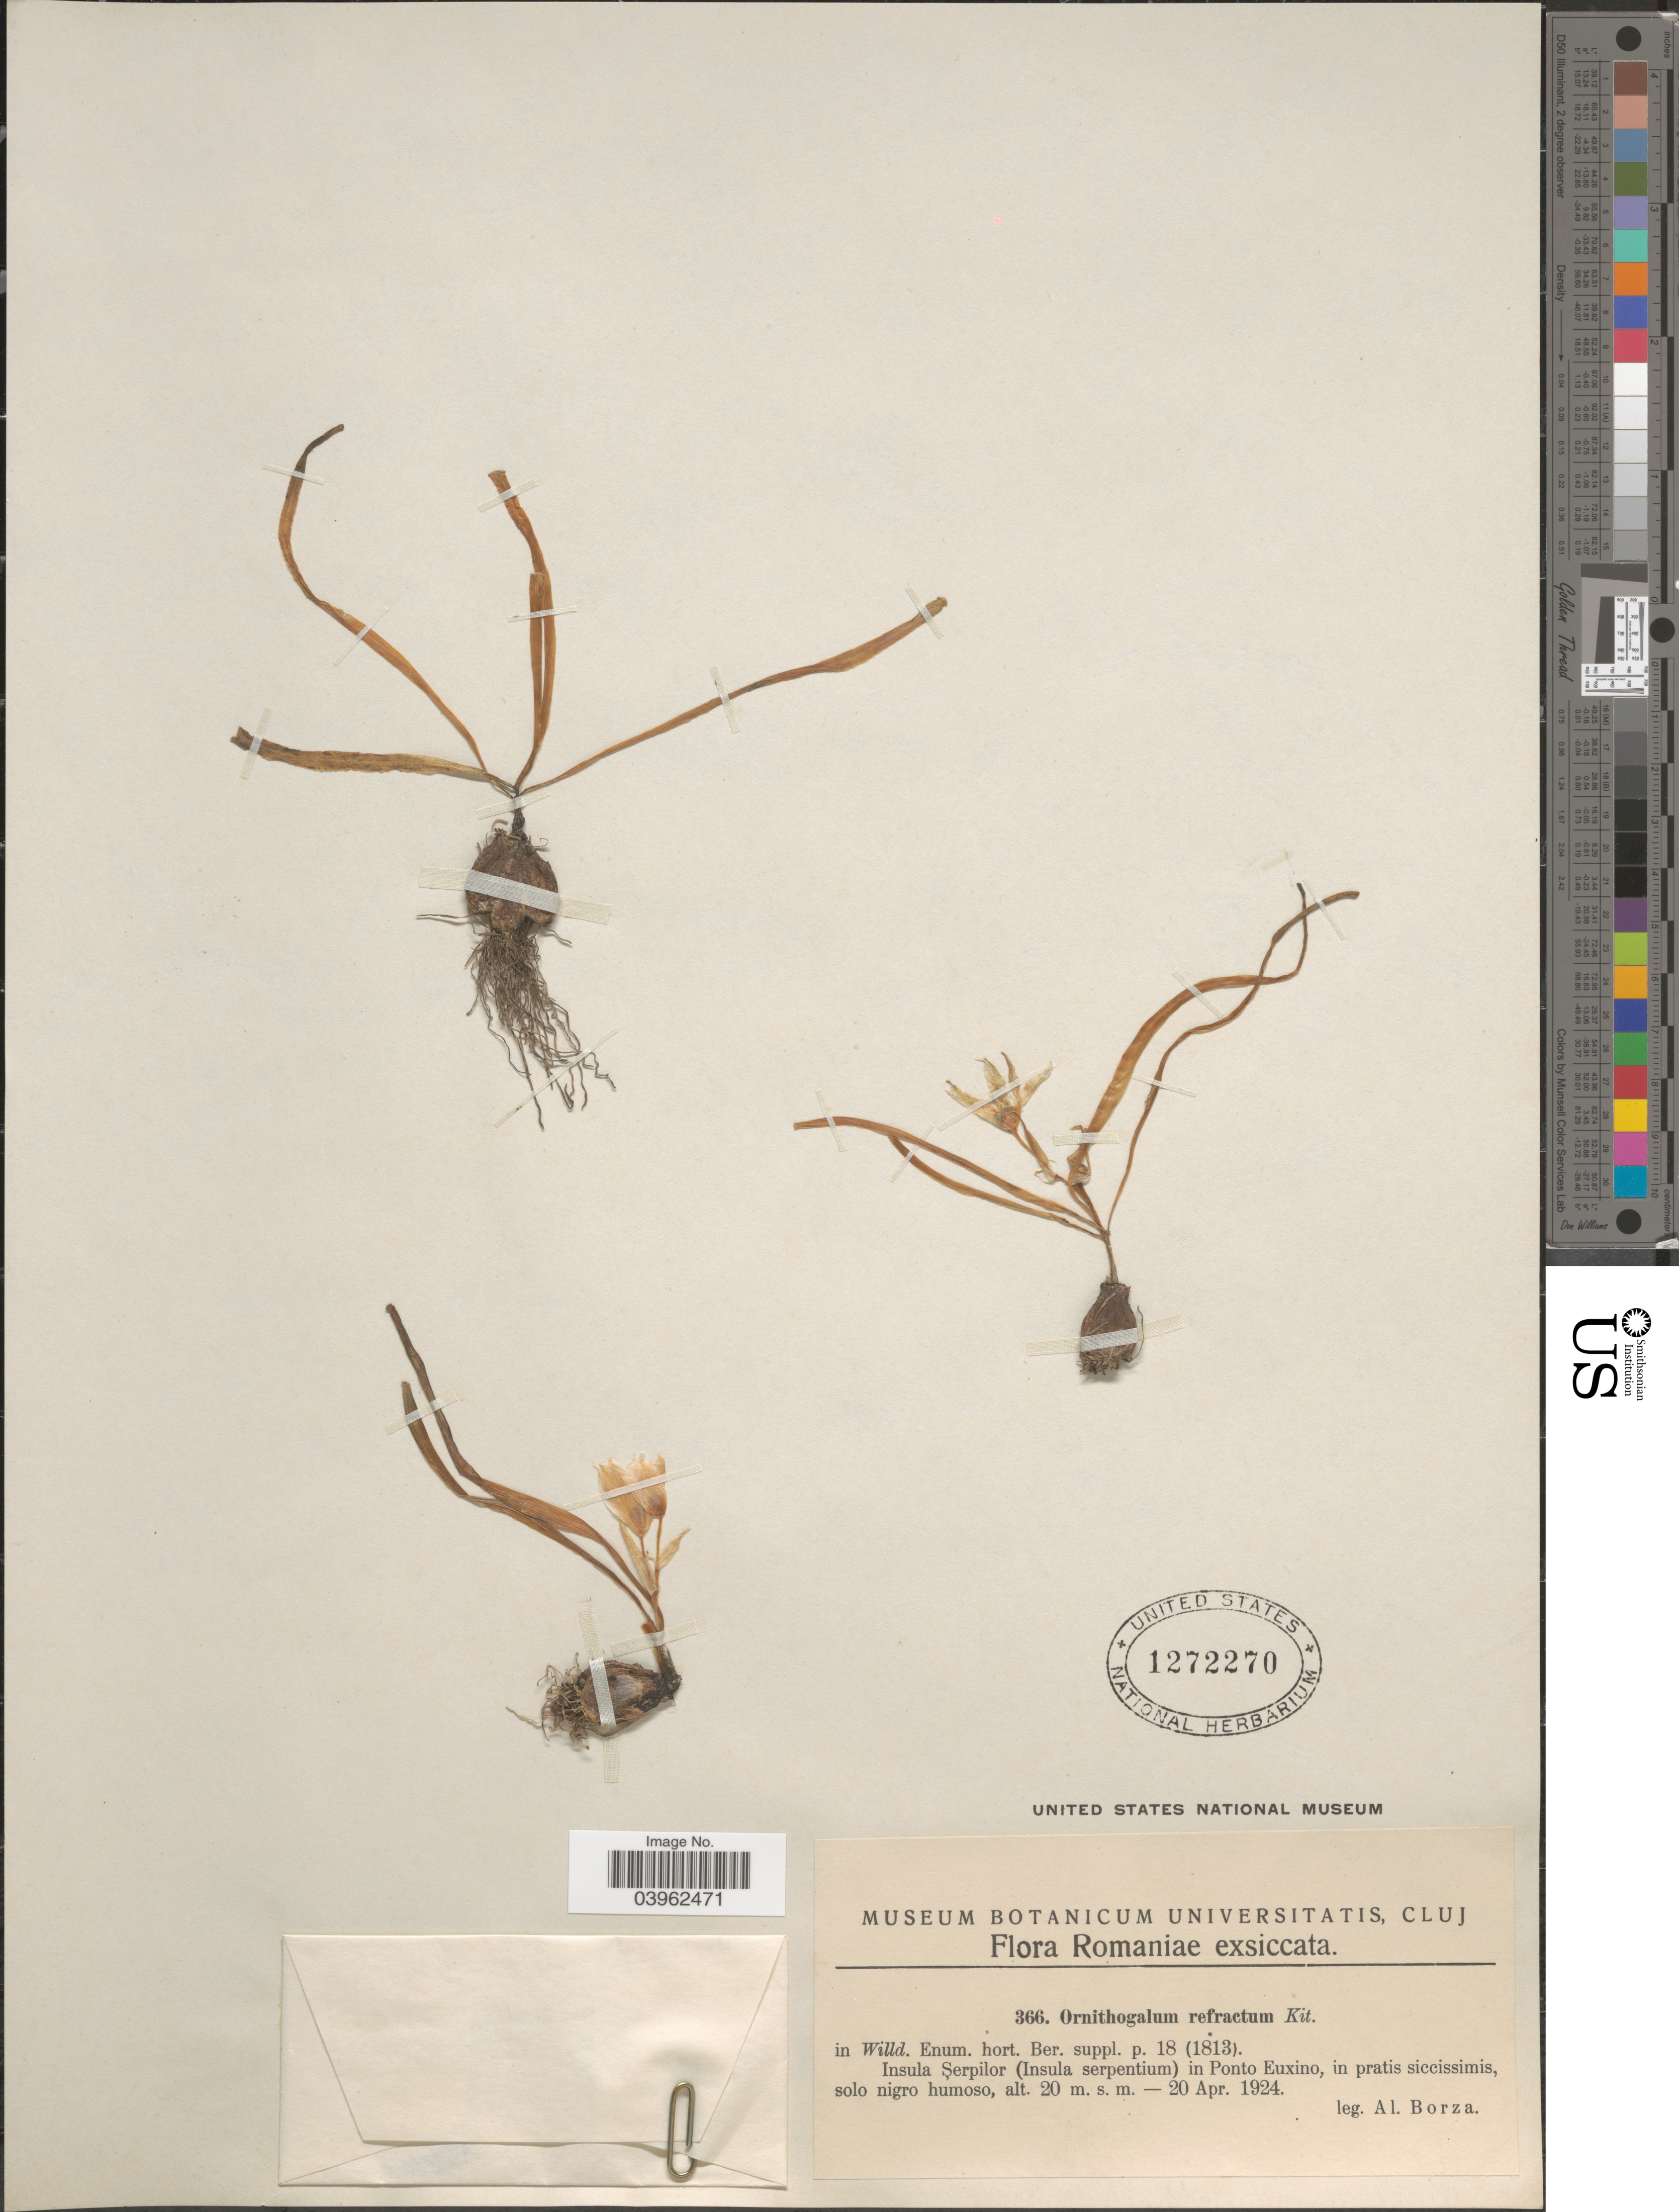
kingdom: Plantae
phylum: Tracheophyta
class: Liliopsida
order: Asparagales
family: Asparagaceae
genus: Ornithogalum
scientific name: Ornithogalum refractum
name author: Kit. ex Schltdl.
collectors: A. Borza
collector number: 366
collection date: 1924-04-20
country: Romania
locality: Insula Şerpilor (Insula serpentium) in Ponto Euxino.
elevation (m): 20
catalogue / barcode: US 1272270